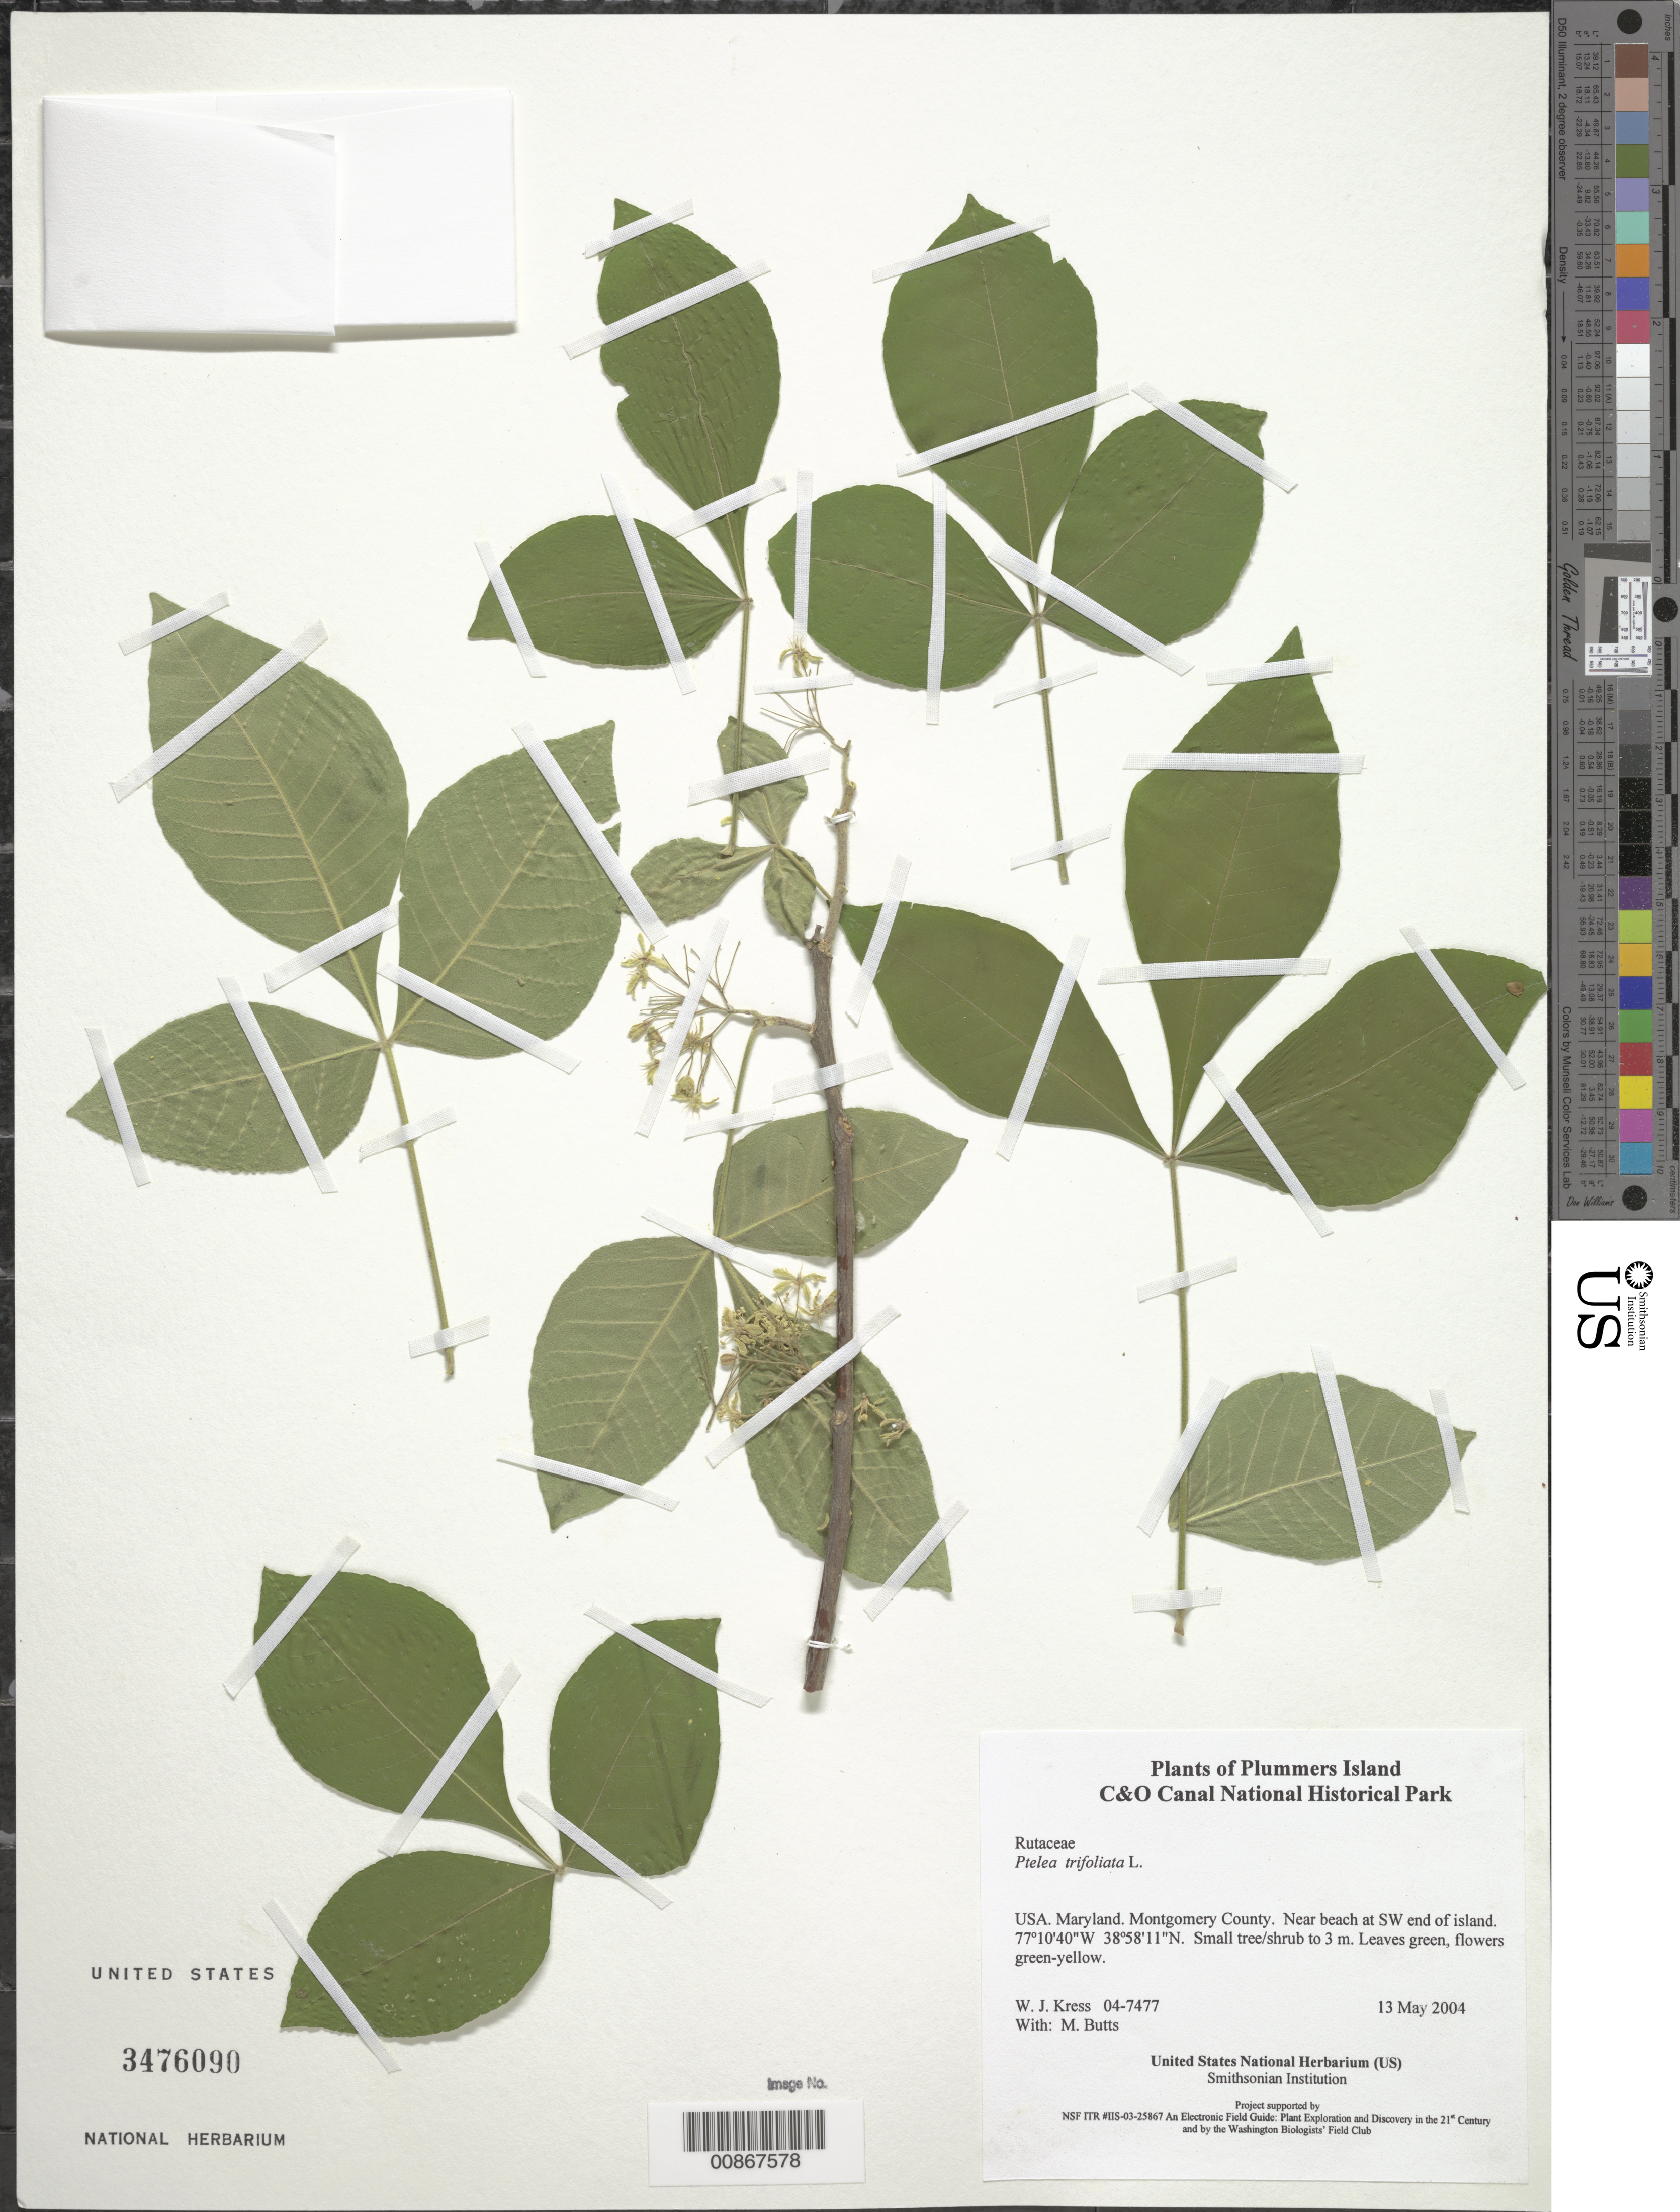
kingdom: Plantae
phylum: Tracheophyta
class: Magnoliopsida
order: Sapindales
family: Rutaceae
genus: Ptelea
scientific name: Ptelea trifoliata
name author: L.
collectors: W. J. Kress & M. B. Butts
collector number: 04-7477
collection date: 2004-05-13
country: United States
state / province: Maryland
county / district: Montgomery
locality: Chesapeake and Ohio Canal National Historical Park, Plummers Island, near beach at SW end of island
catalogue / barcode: US 3476090